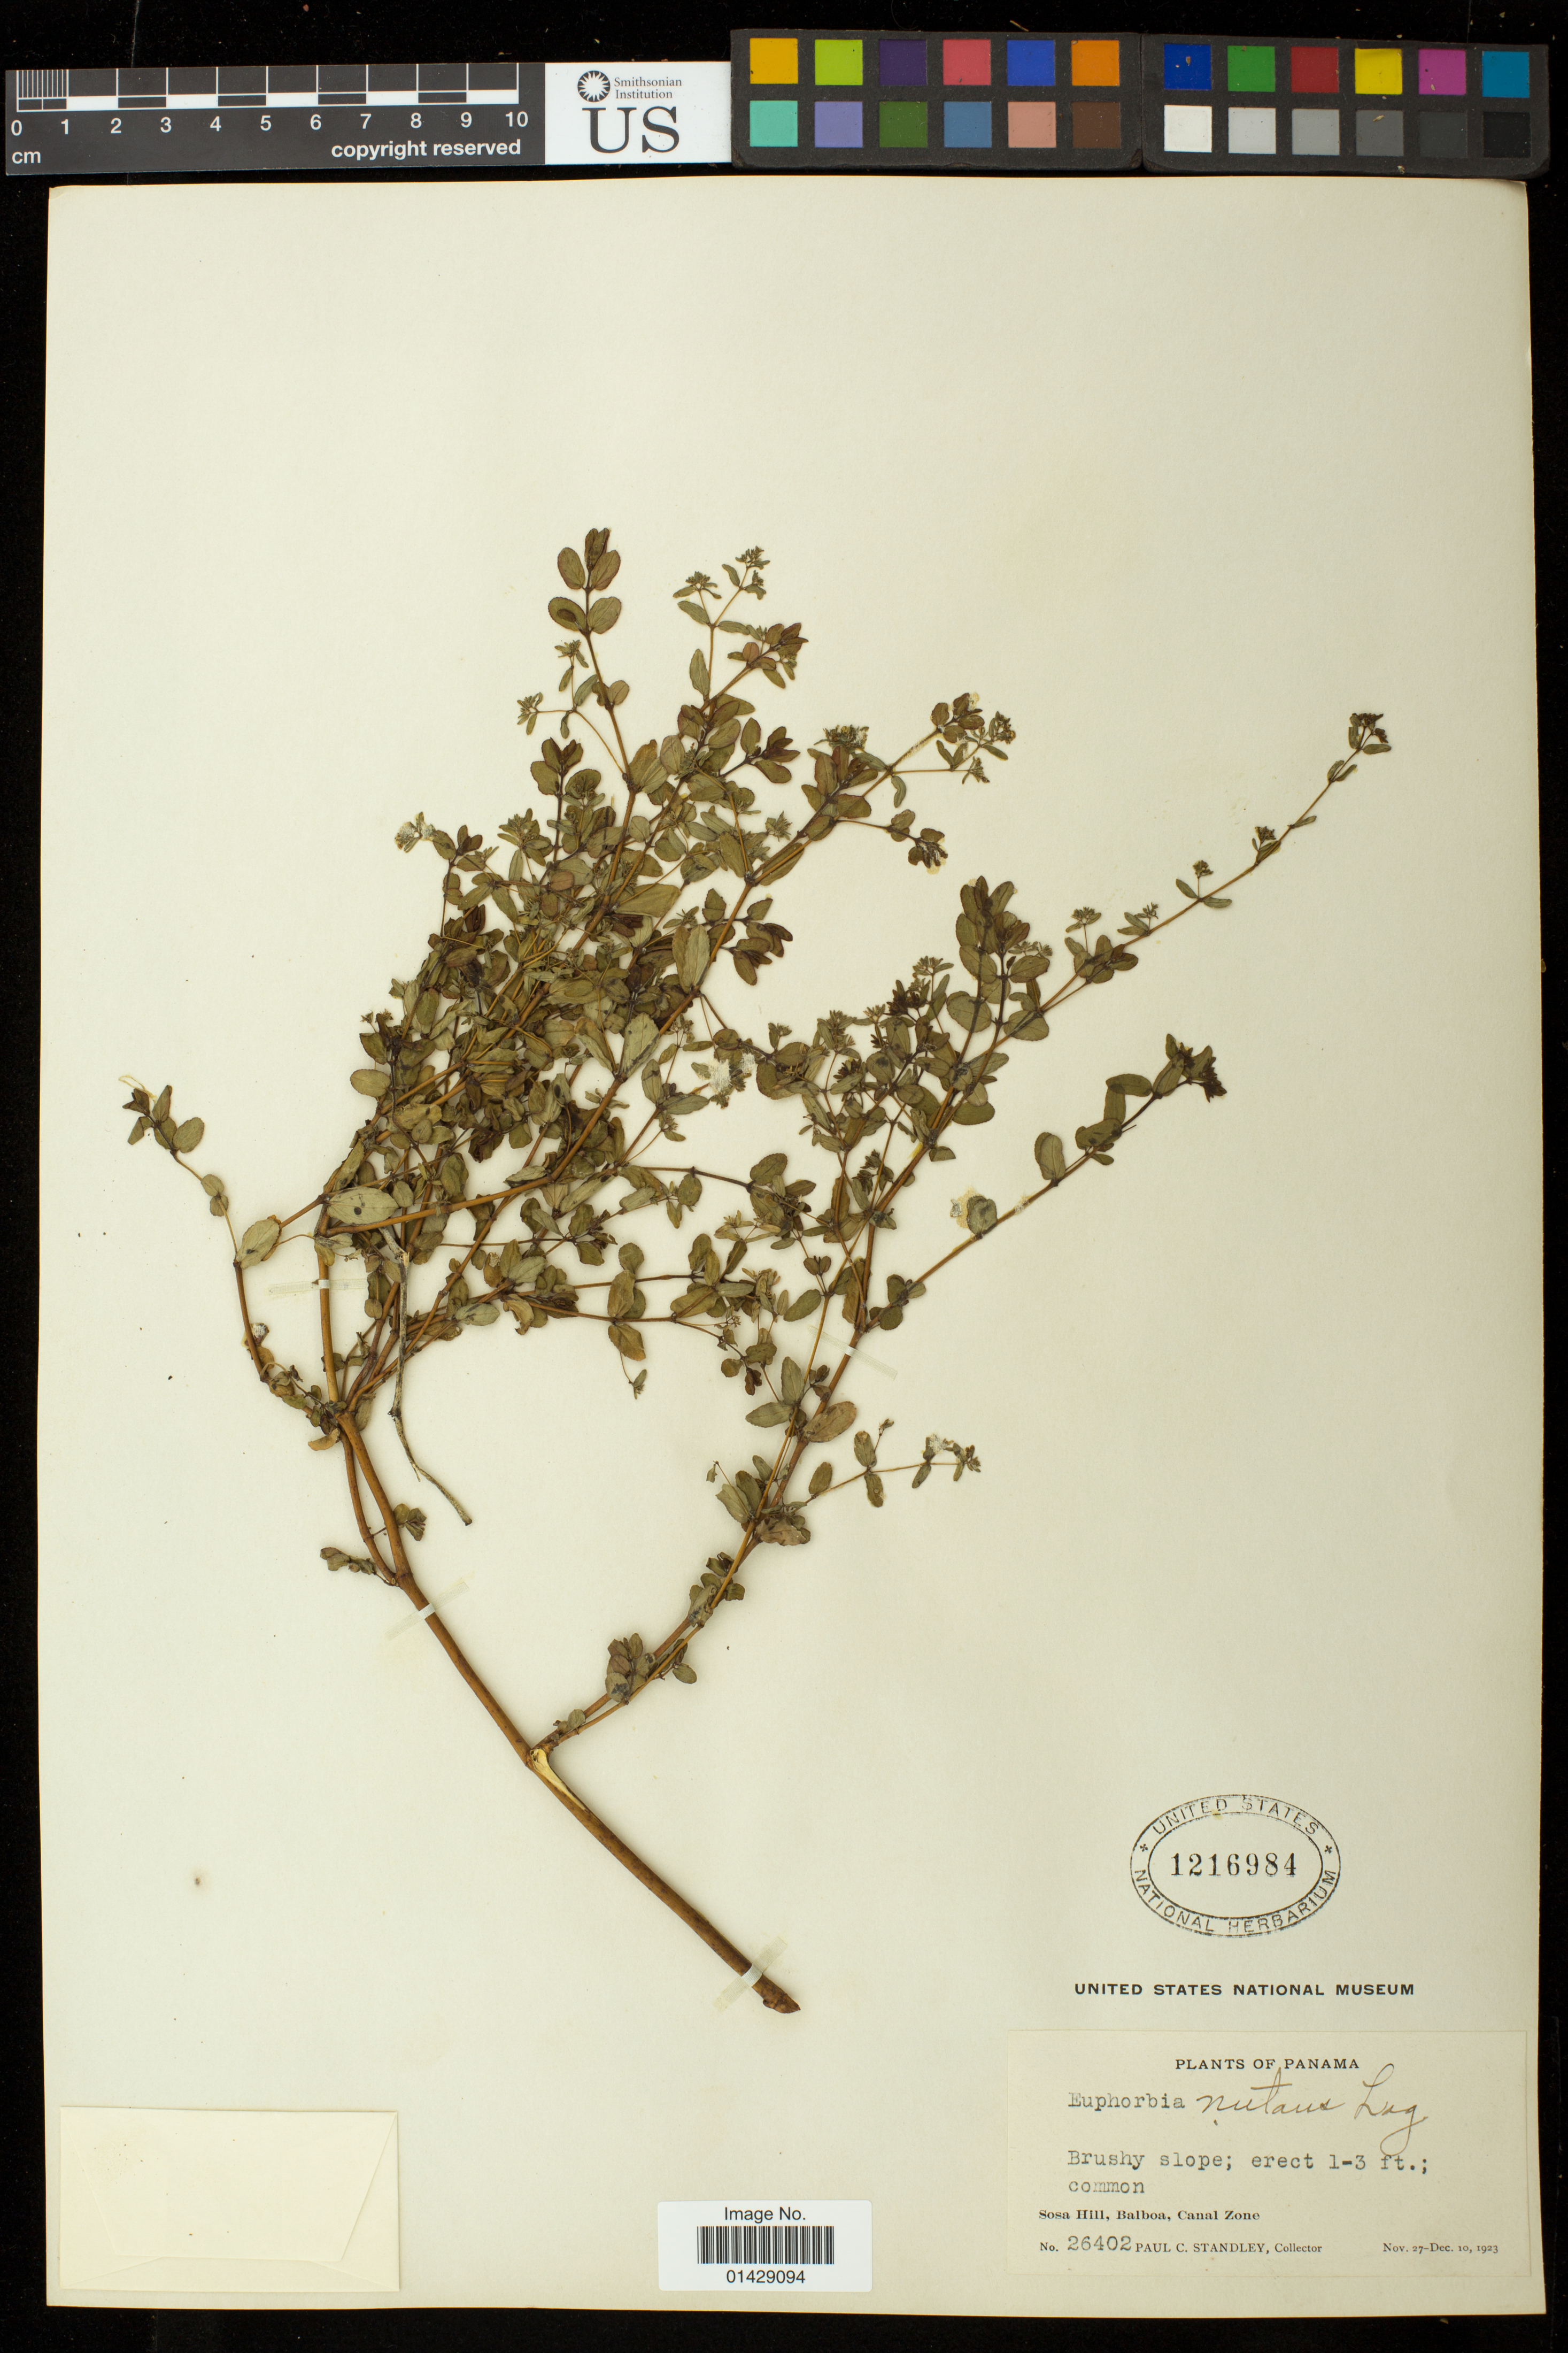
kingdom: Plantae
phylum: Tracheophyta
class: Magnoliopsida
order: Malpighiales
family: Euphorbiaceae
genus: Euphorbia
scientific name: Euphorbia hyssopifolia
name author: L.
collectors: P. C. Standley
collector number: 26402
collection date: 1923-11-27/1923-12-10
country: Panama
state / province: Panamá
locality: Sosa Hill, Balboa, Canal Zone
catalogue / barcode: US 1216984